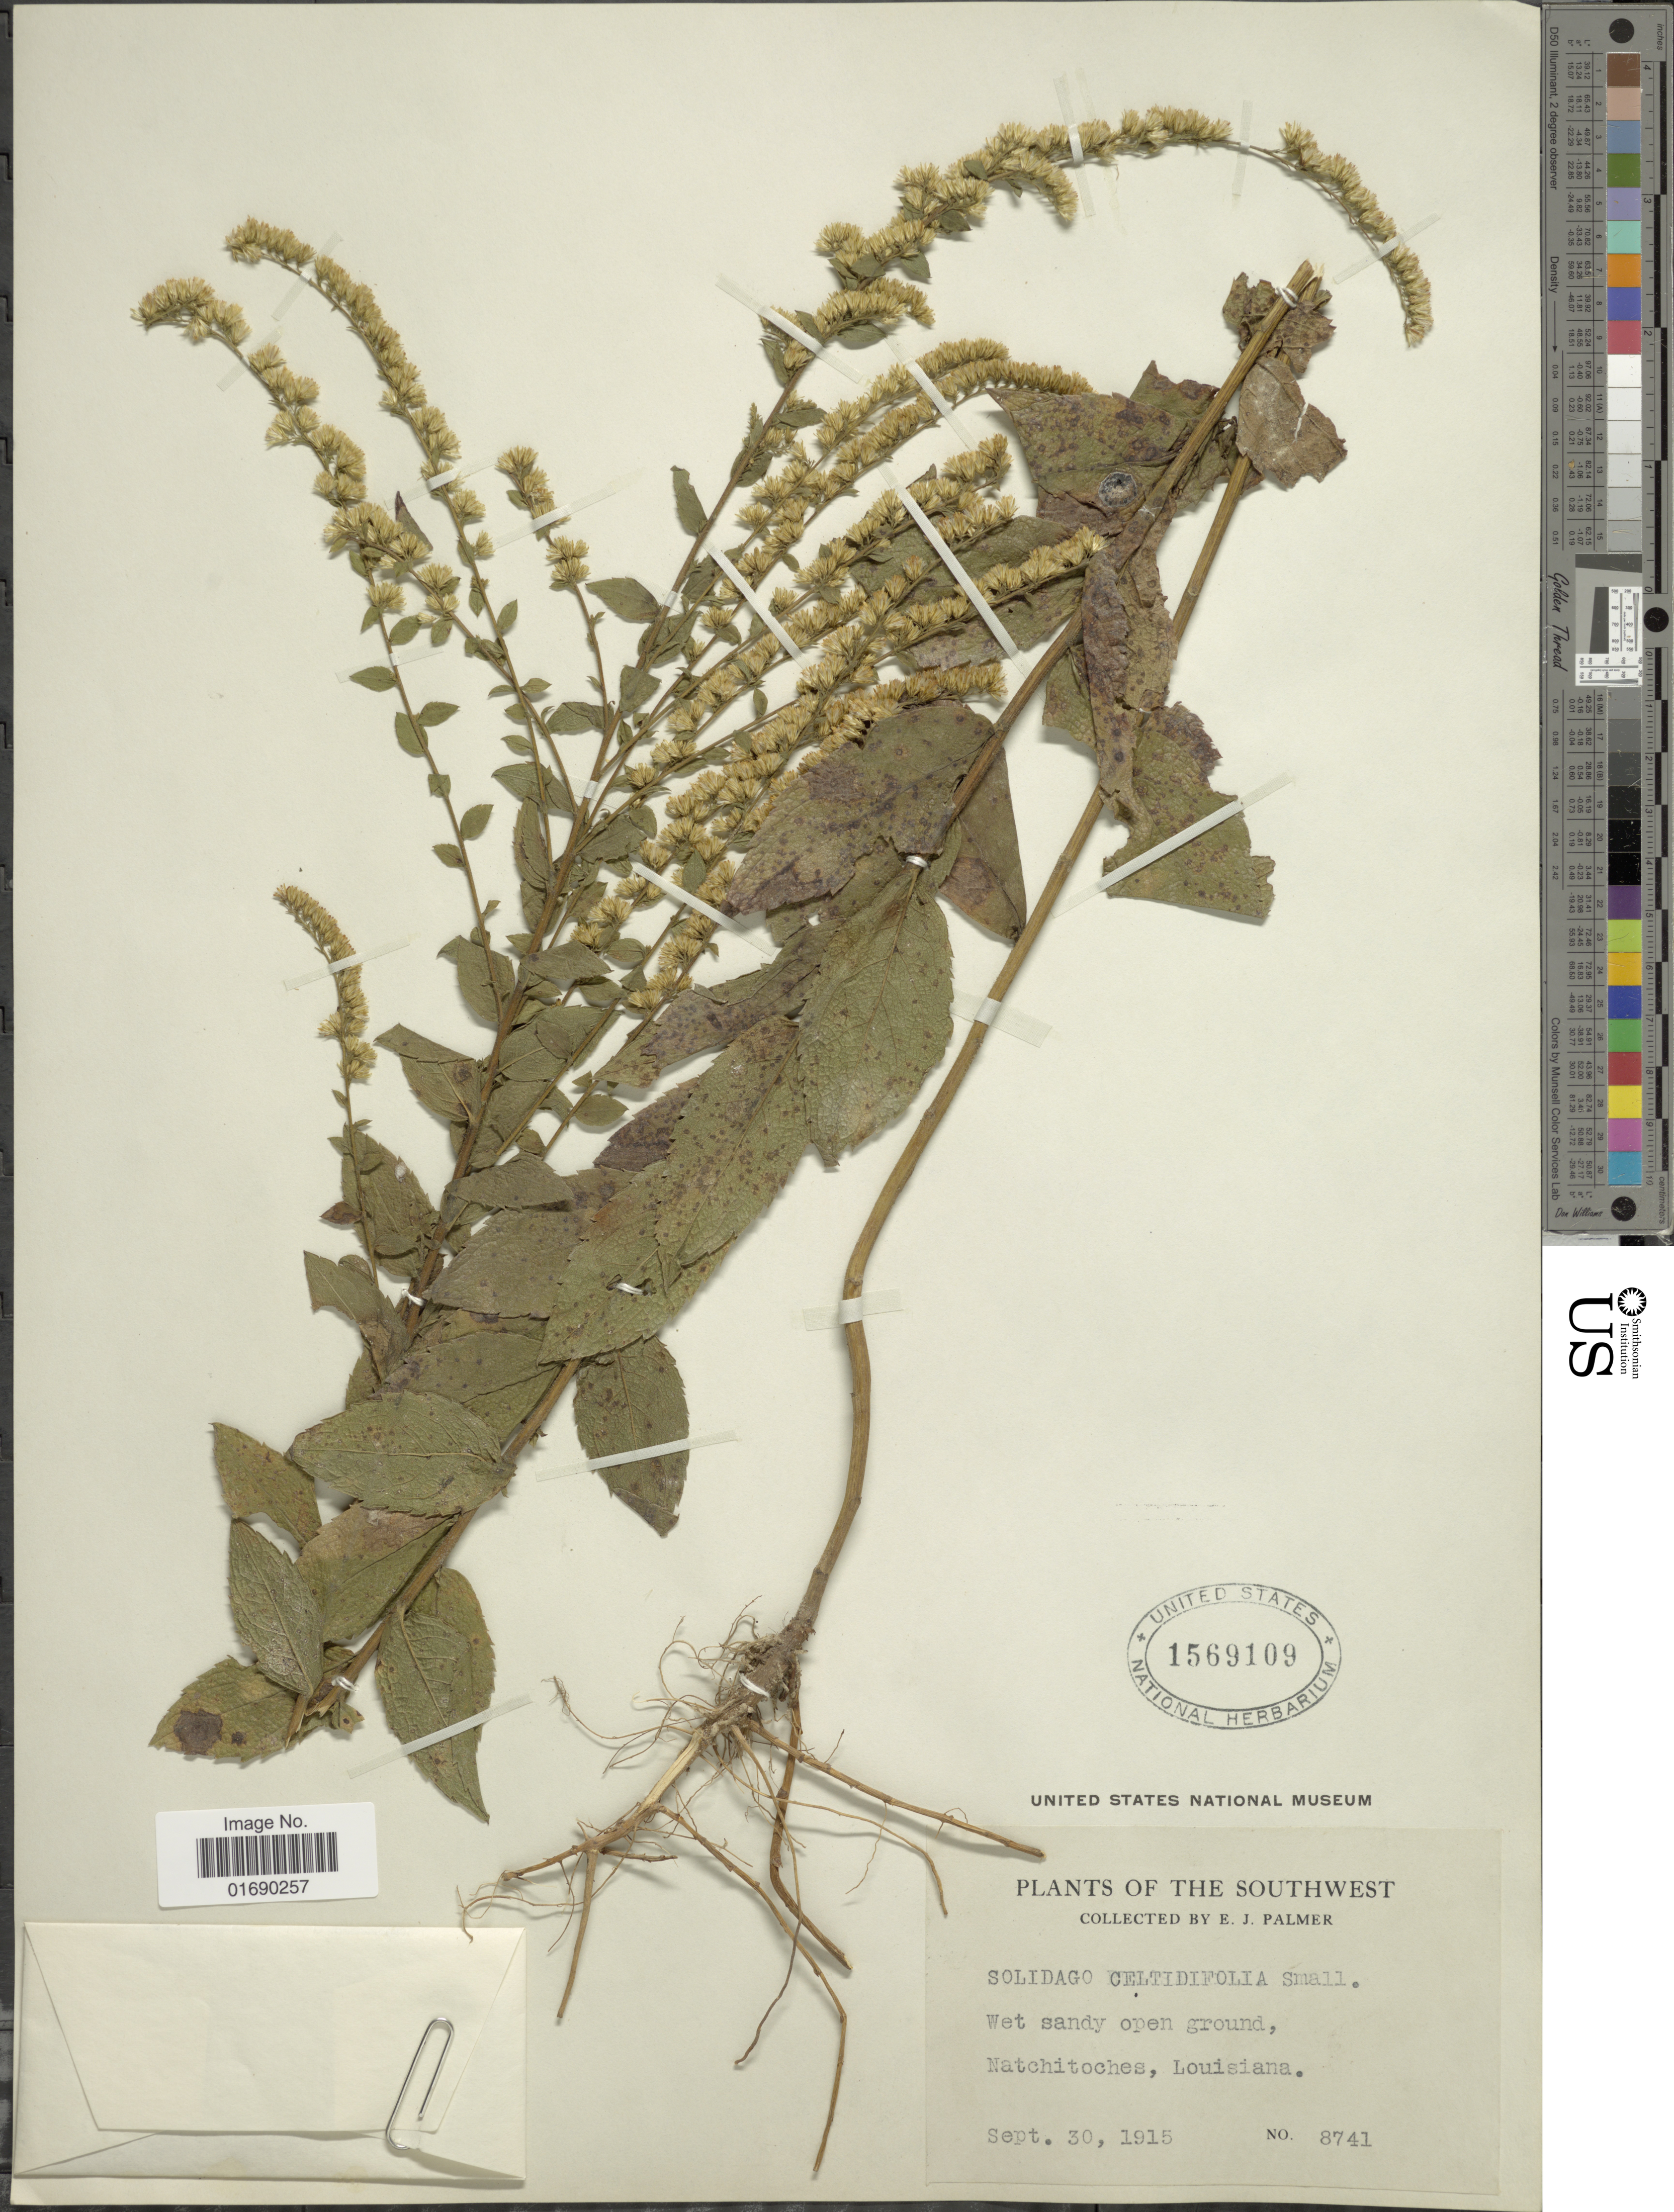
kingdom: Plantae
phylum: Tracheophyta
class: Magnoliopsida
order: Asterales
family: Asteraceae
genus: Solidago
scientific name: Solidago rugosa var. celtidifolia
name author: (Small) Fernald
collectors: E. J. Palmer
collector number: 8741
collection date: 1915-09-30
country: United States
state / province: Louisiana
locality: The Southwest, Wet sandy open ground, Natchitoches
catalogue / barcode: US 1569109